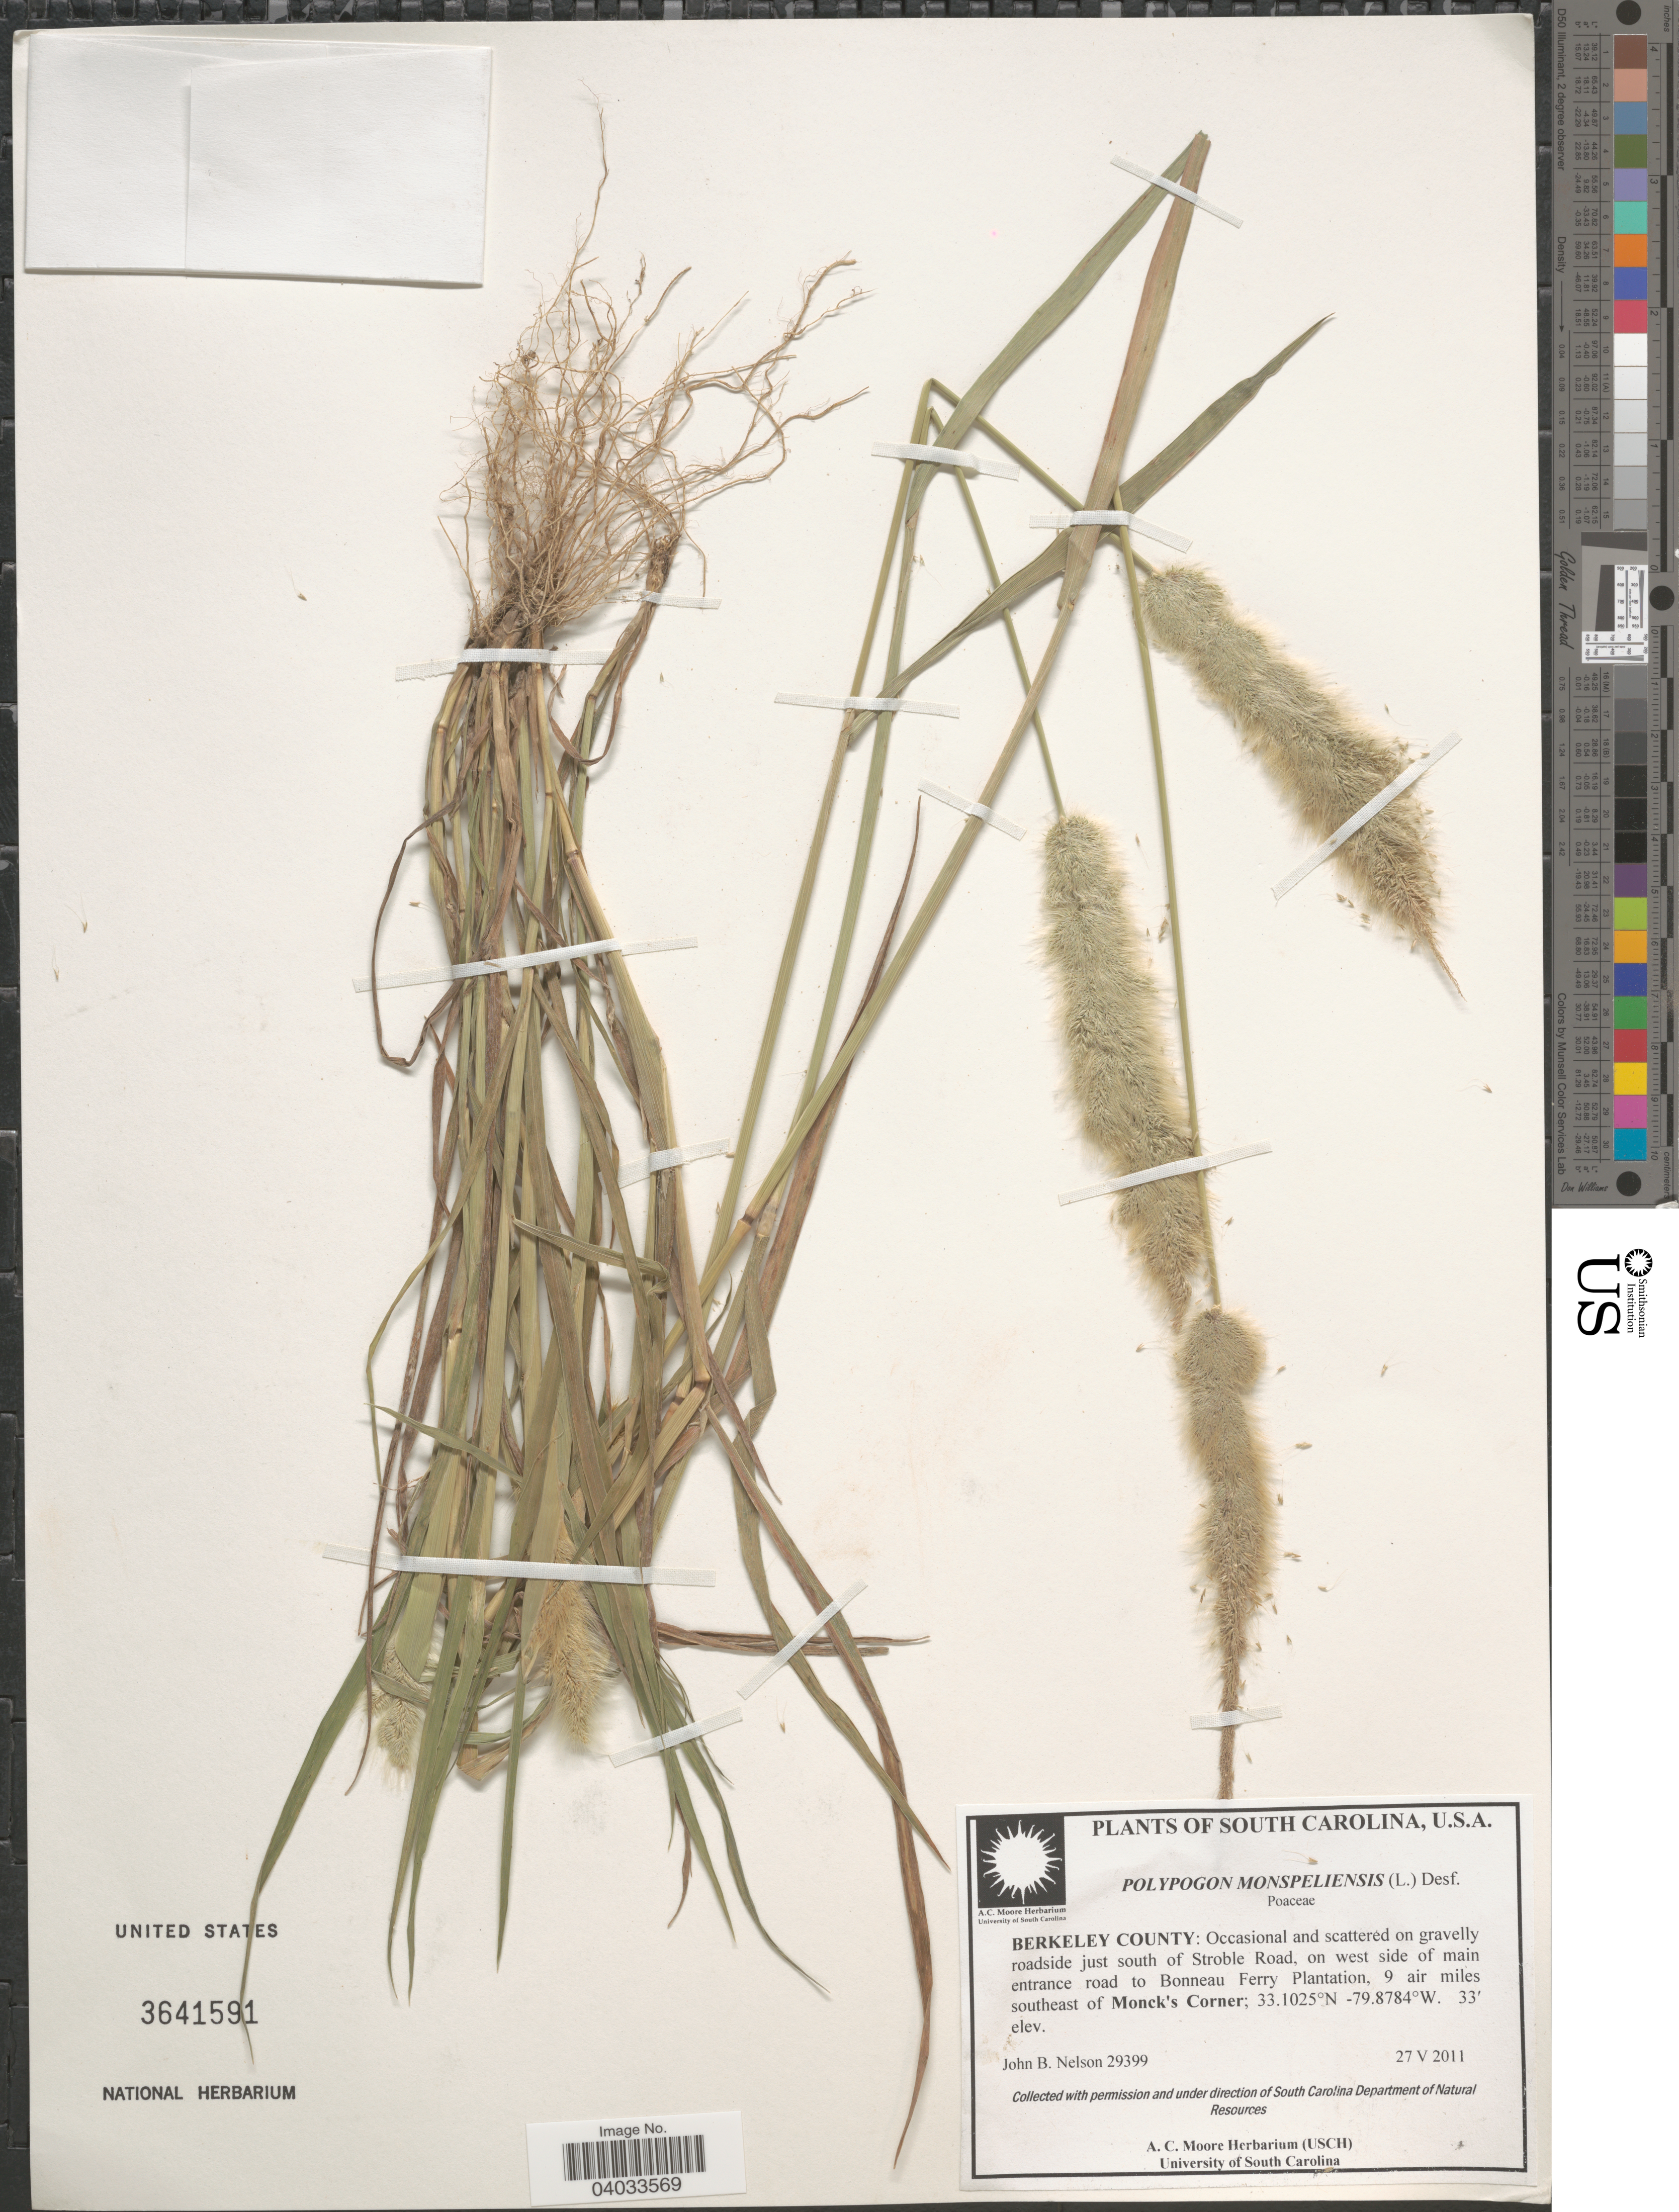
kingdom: Plantae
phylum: Tracheophyta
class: Liliopsida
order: Poales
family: Poaceae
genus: Polypogon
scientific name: Polypogon monspeliensis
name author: (L.) Desf.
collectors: J. B. Nelson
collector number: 29399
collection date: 2011-05-27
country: United States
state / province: South Carolina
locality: Berkeley County: Occasional and scattered on gravelly roadside just south of Stroble Road, on west side of main entrance road to Bonneau Ferry Plantation, 9 air miles southeast of Monck's Corner.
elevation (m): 10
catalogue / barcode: US 3641591